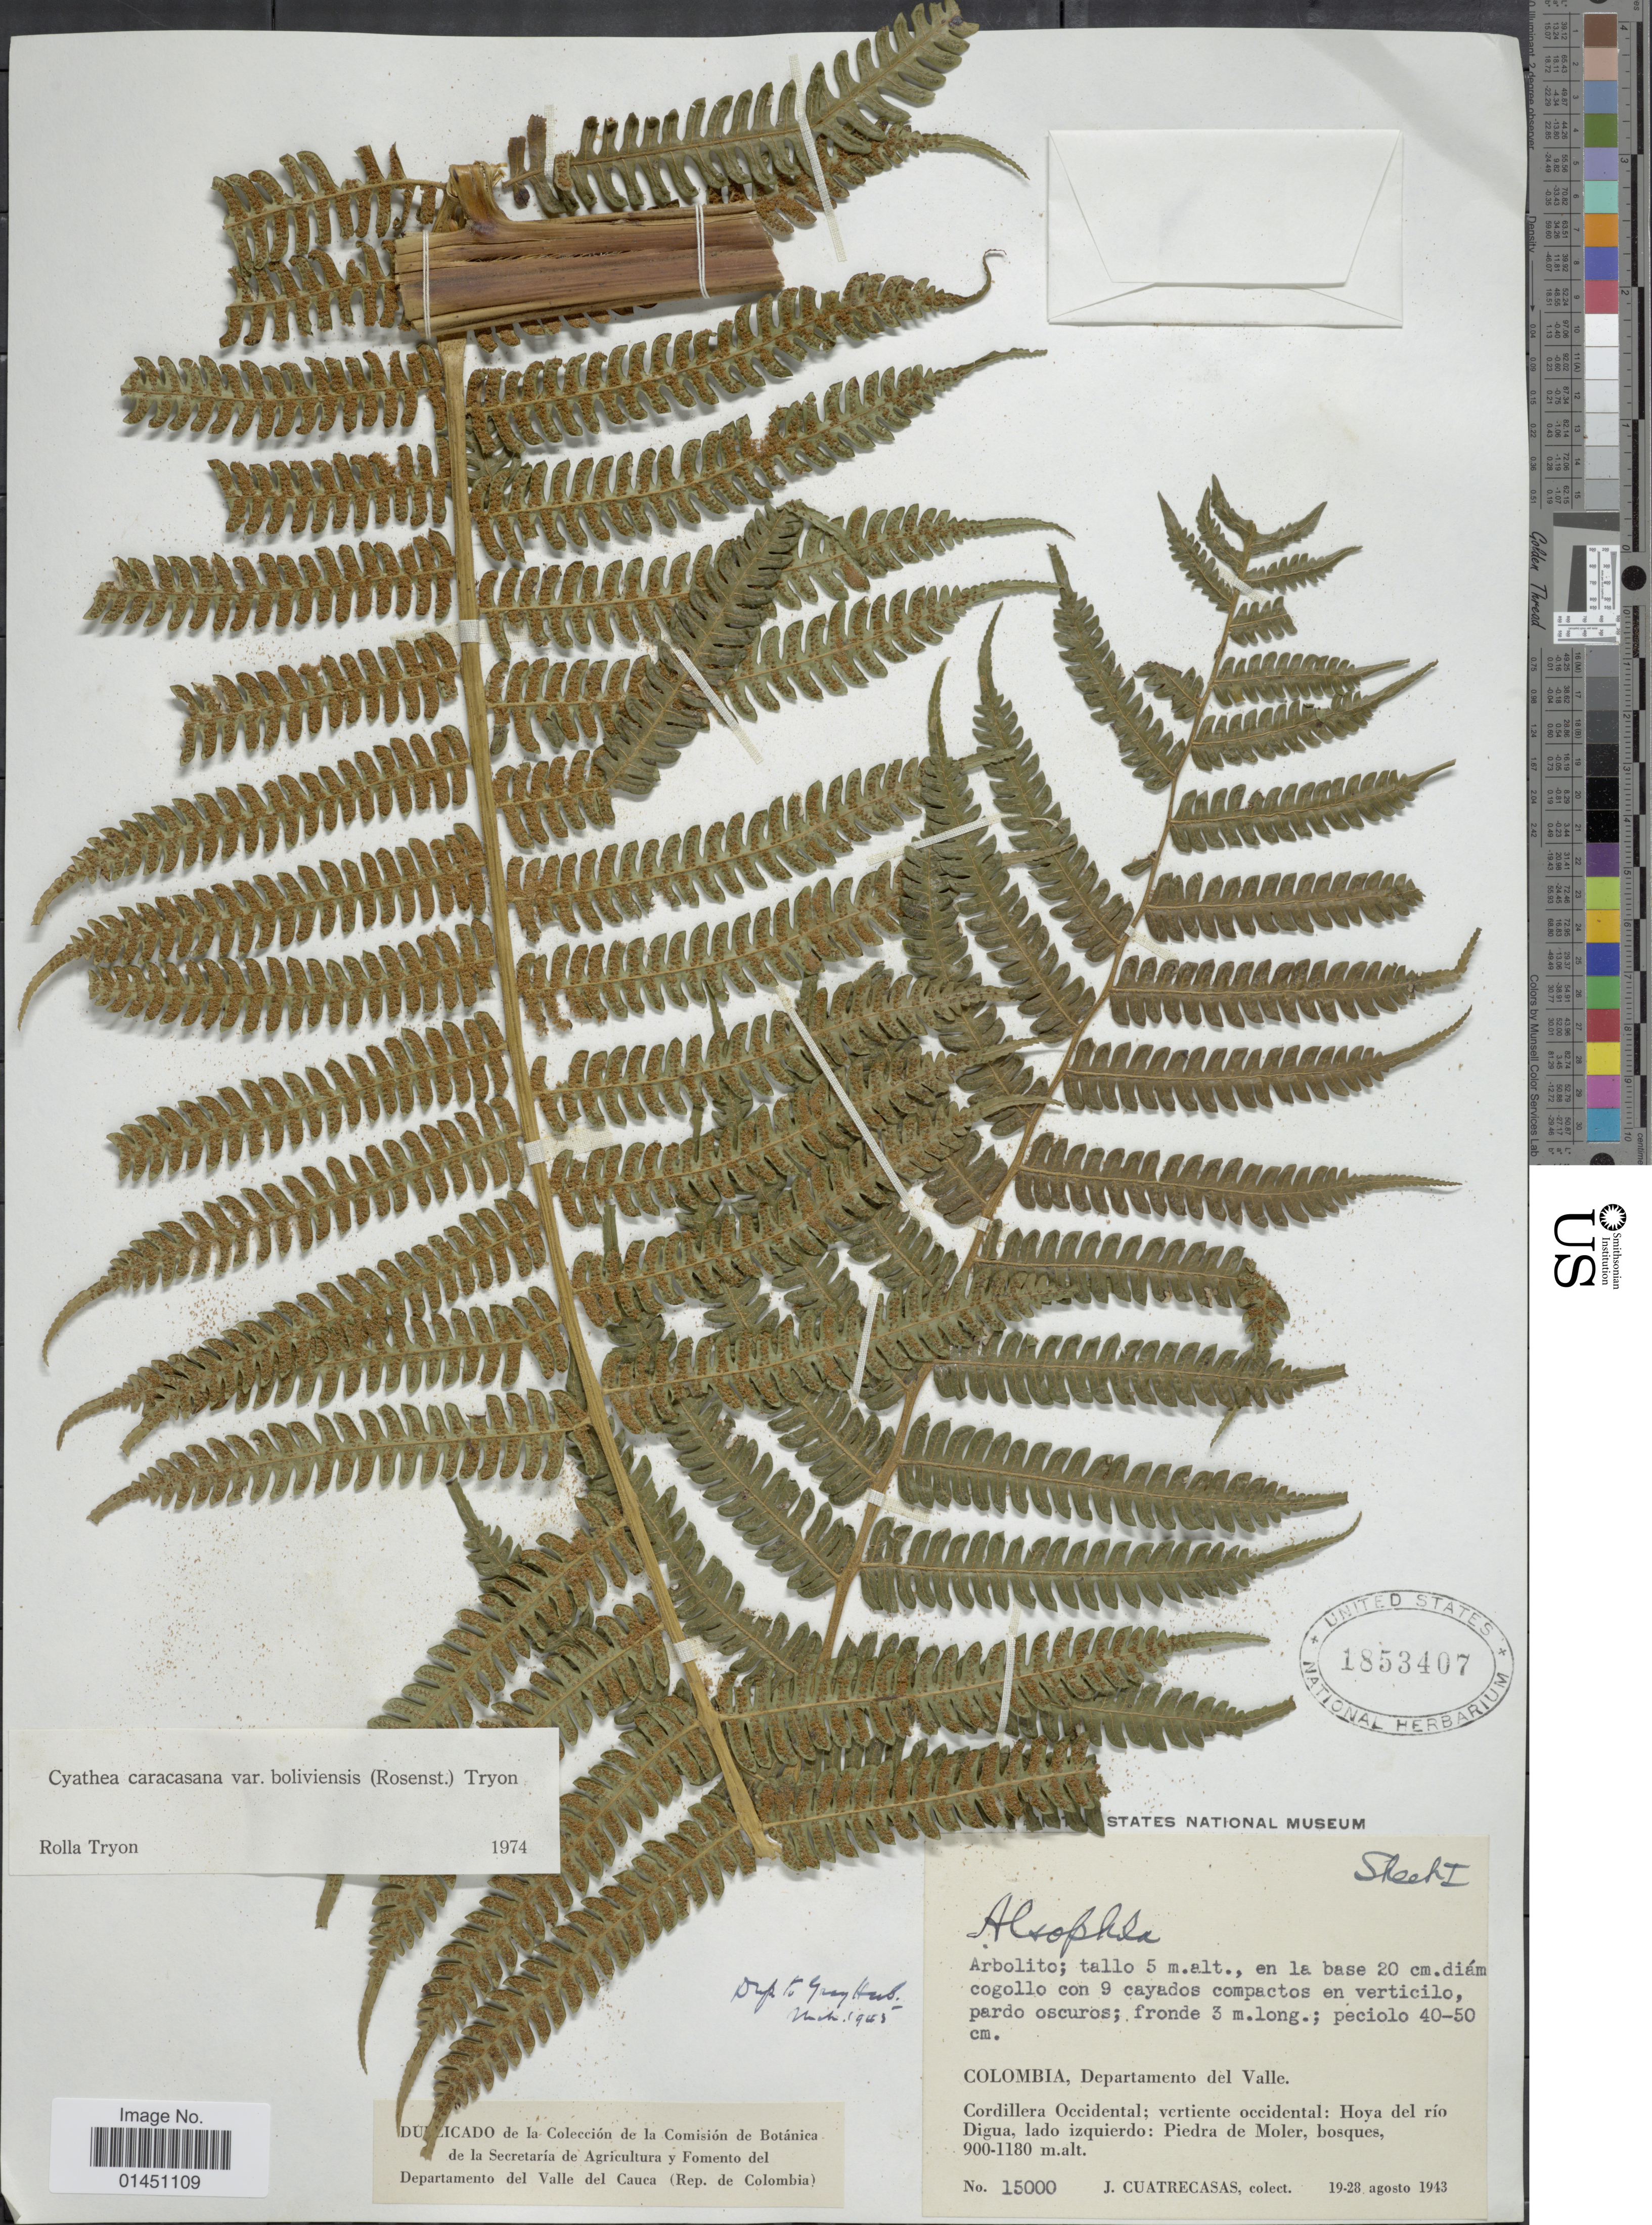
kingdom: Plantae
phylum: Tracheophyta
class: Polypodiopsida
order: Cyatheales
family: Cyatheaceae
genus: Cyathea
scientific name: Cyathea caracasana var. boliviensis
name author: (Rosenst.) R.M. Tryon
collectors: J. Cuatrecasas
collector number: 15000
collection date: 1943-08-19/1943-08-28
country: Colombia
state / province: Valle del Cauca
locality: Departamento del Valle, Cordillera Occidental; vertiente occidental: Hoya del rio Digua, lado izqueierdo: Piedra de Moler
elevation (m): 900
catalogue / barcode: US 1853407